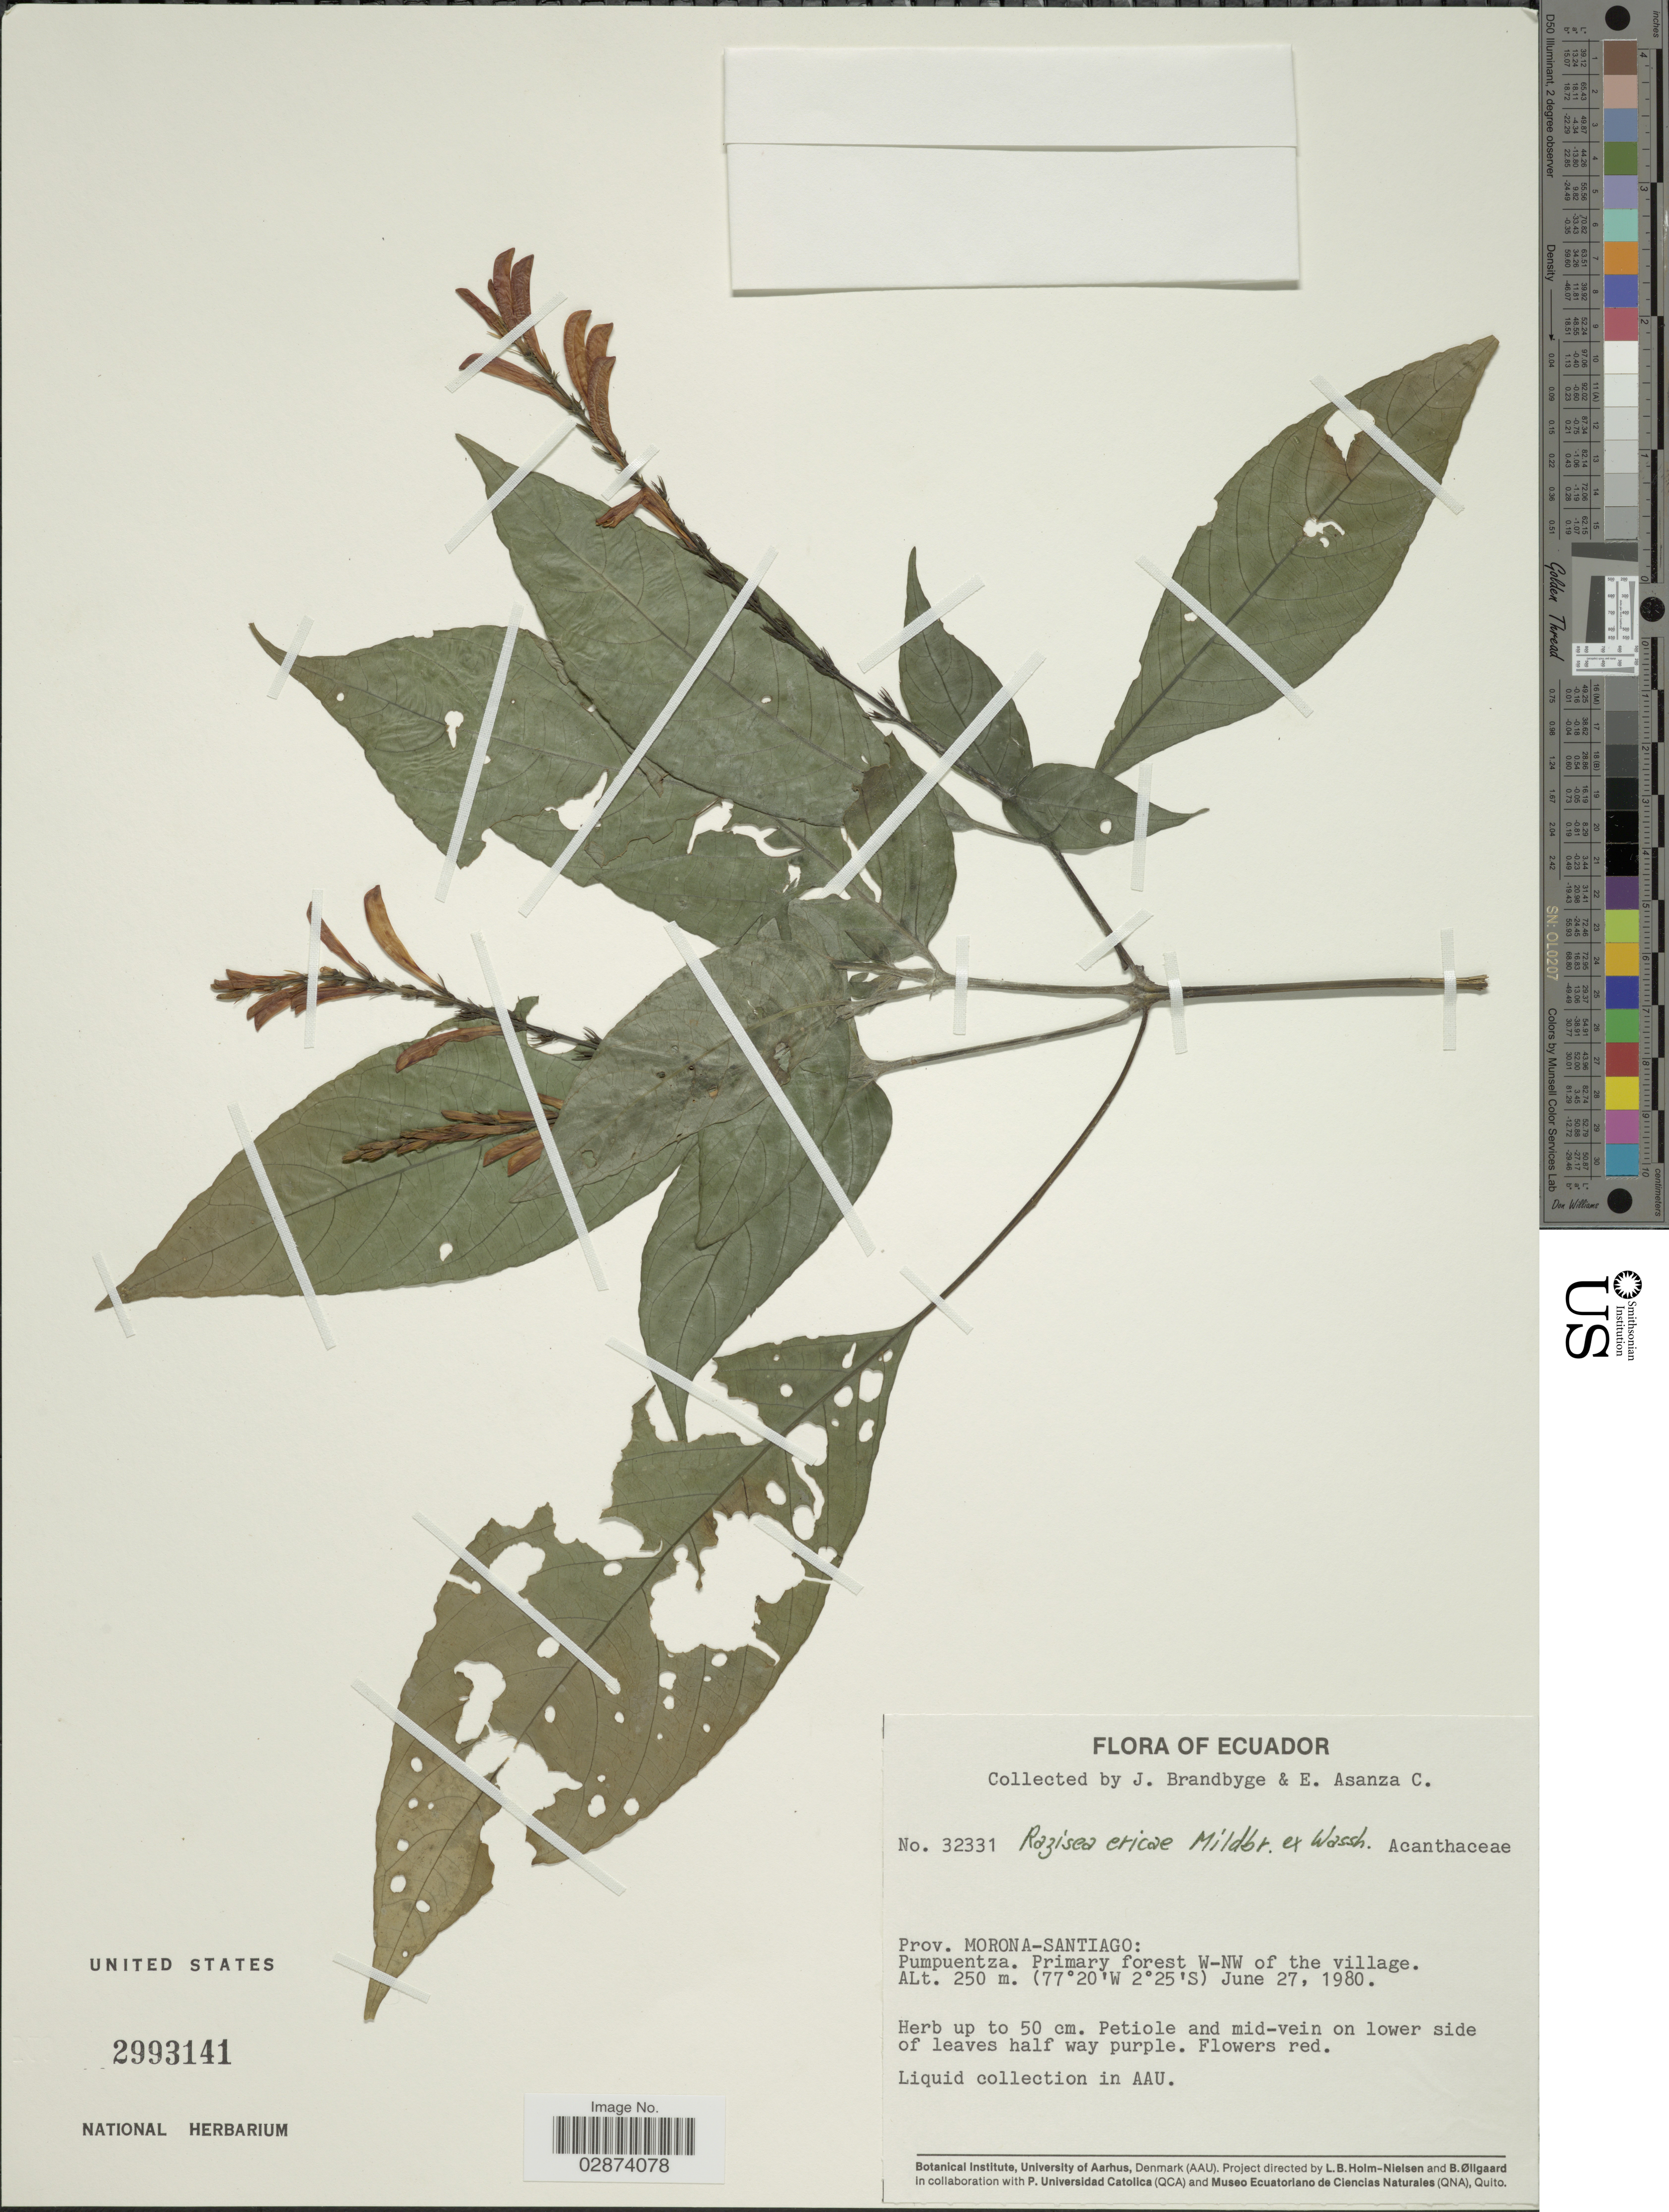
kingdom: Plantae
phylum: Tracheophyta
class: Magnoliopsida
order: Lamiales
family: Acanthaceae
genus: Razisea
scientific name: Razisea ericae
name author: Mildbr. ex Wassh.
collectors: J. Brandbyge & E. Asanza C.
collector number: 32331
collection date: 1980-06-27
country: Ecuador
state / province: Morona-Santiago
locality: Province Morona-Santiago. Pumpuentza. Primary forest W-NW of the village.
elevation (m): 250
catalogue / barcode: US 2993141